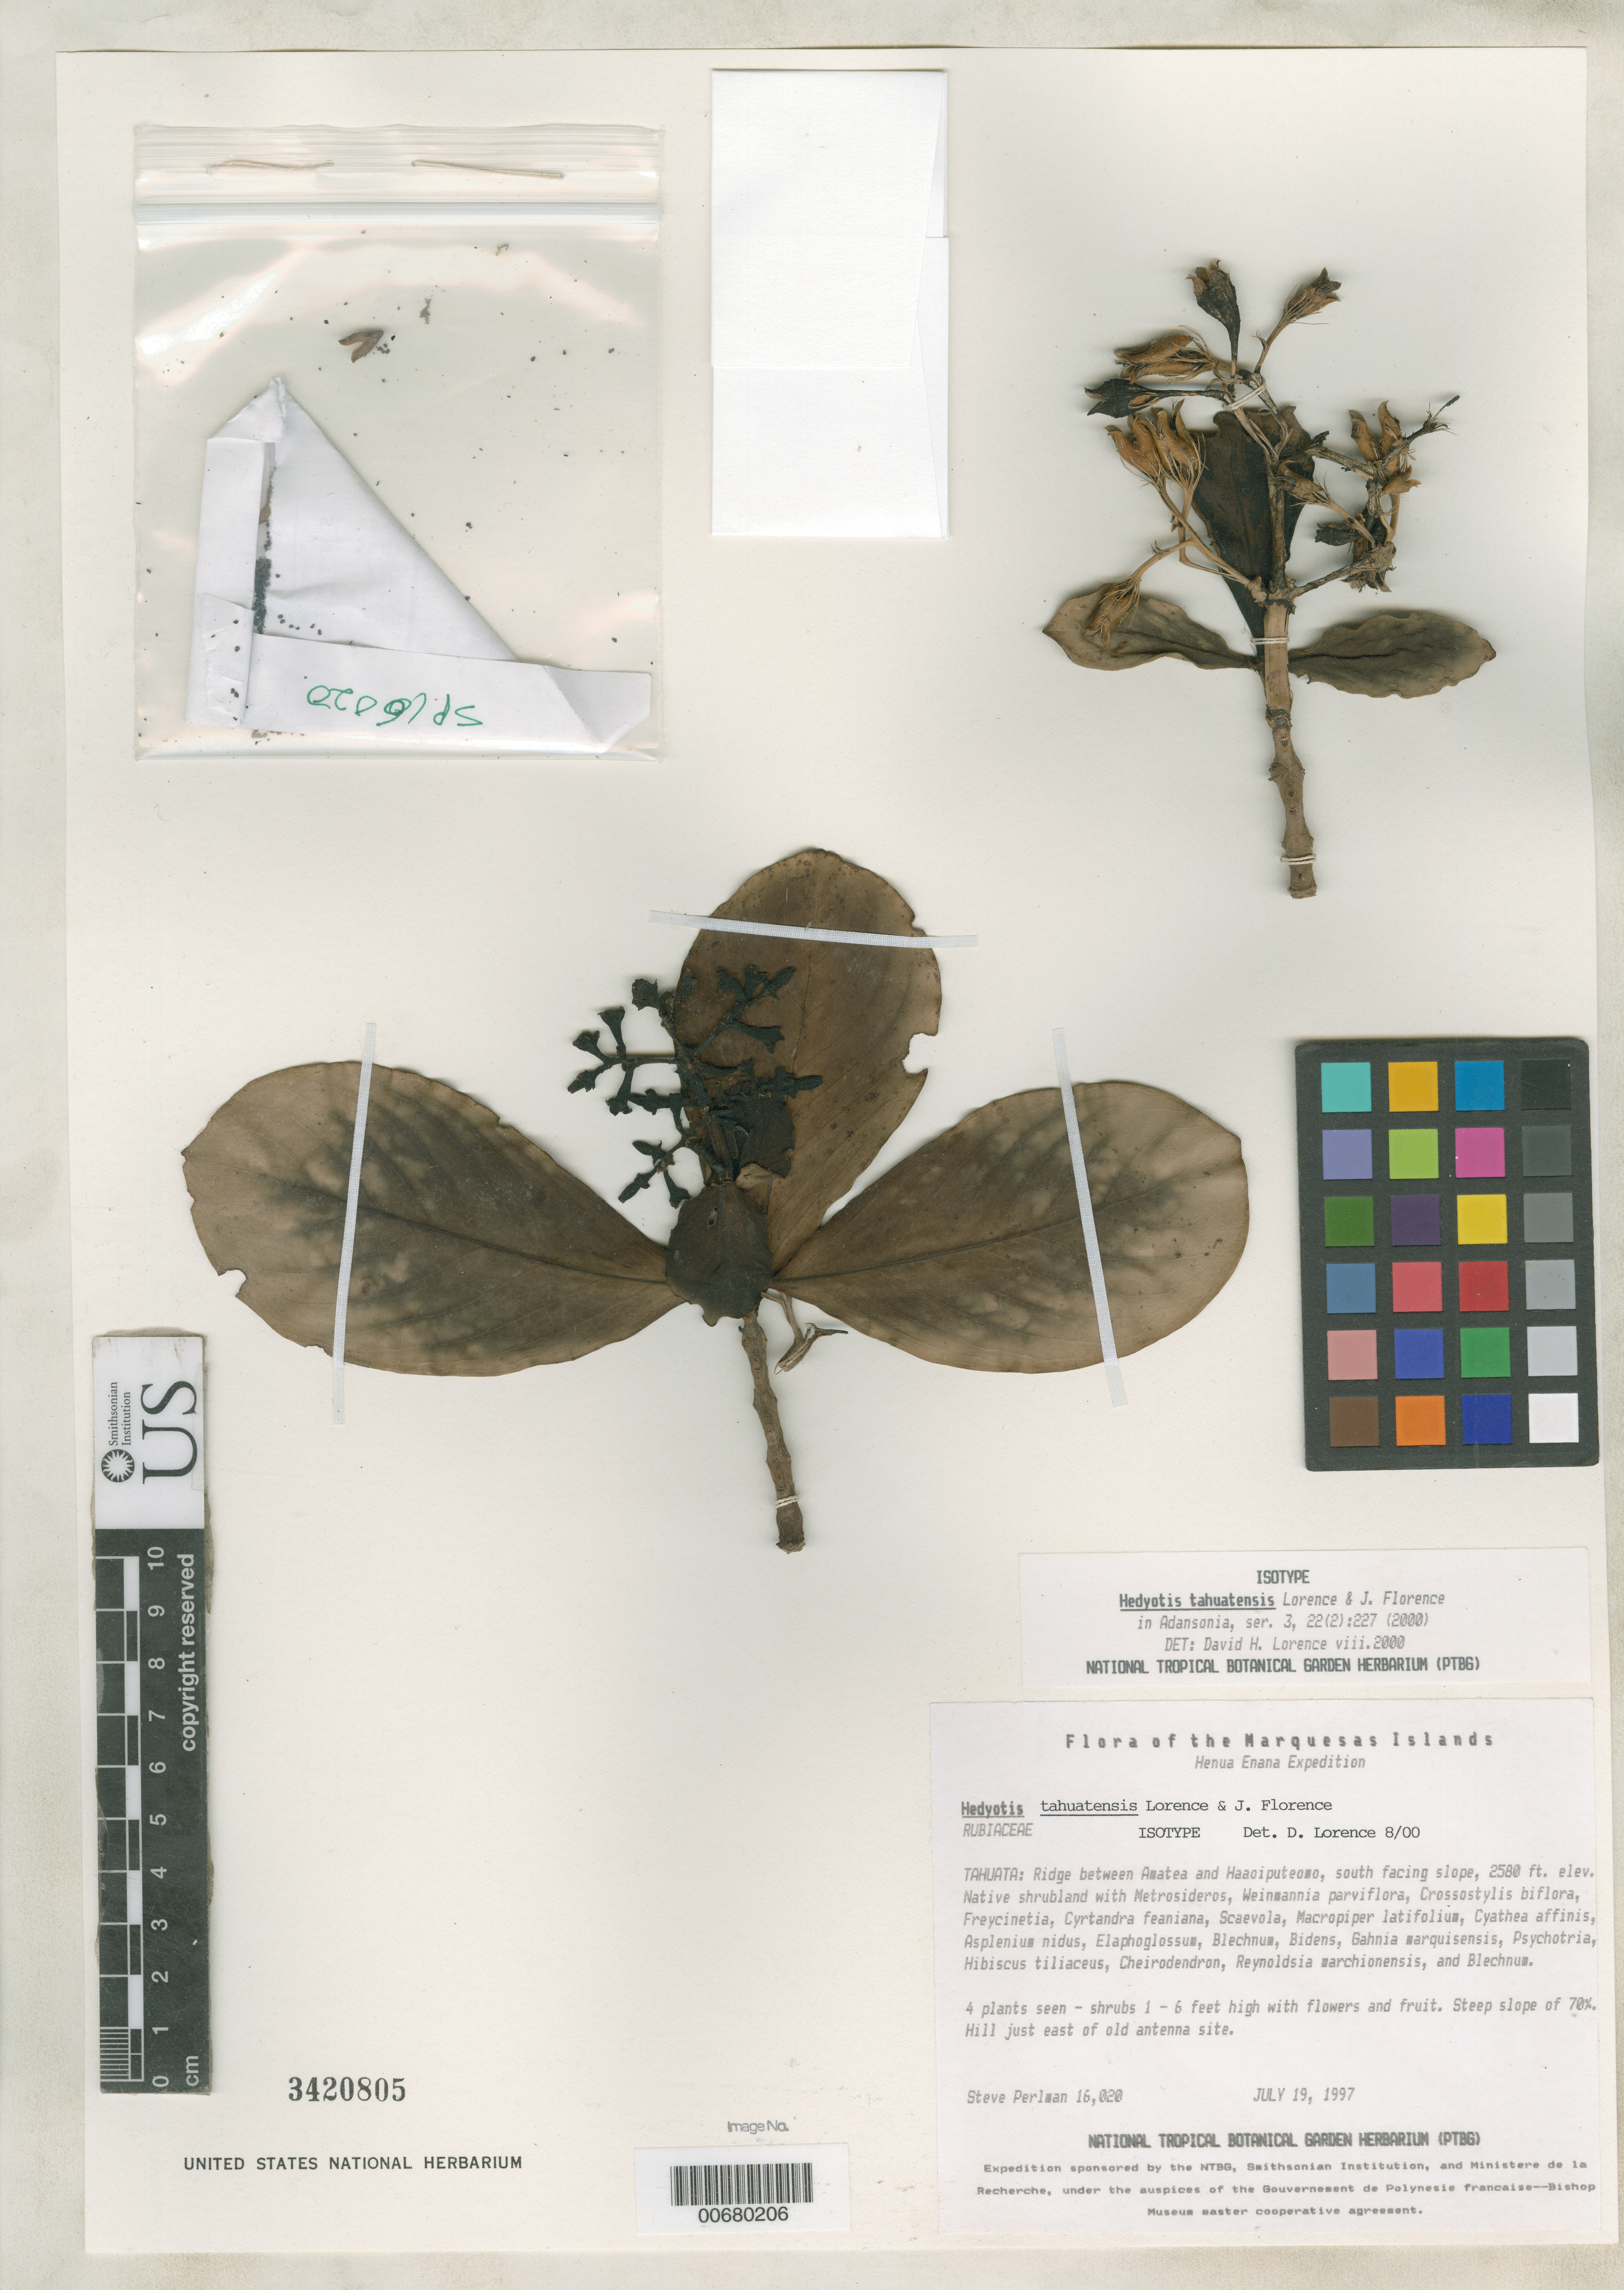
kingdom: Plantae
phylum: Tracheophyta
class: Magnoliopsida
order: Gentianales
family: Rubiaceae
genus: Hedyotis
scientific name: Hedyotis tahuatensis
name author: Lorence & J. Florence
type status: Isotype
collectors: S. P. Perlman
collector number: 16020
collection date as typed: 19 Jul 1997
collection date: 1997-07-19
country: French Polynesia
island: Tahuata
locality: Ridge between Amatea and Haaoiputeomo. Just east of old antenna site.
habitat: South facing steep slope of 70%.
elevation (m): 786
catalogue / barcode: US 3420805